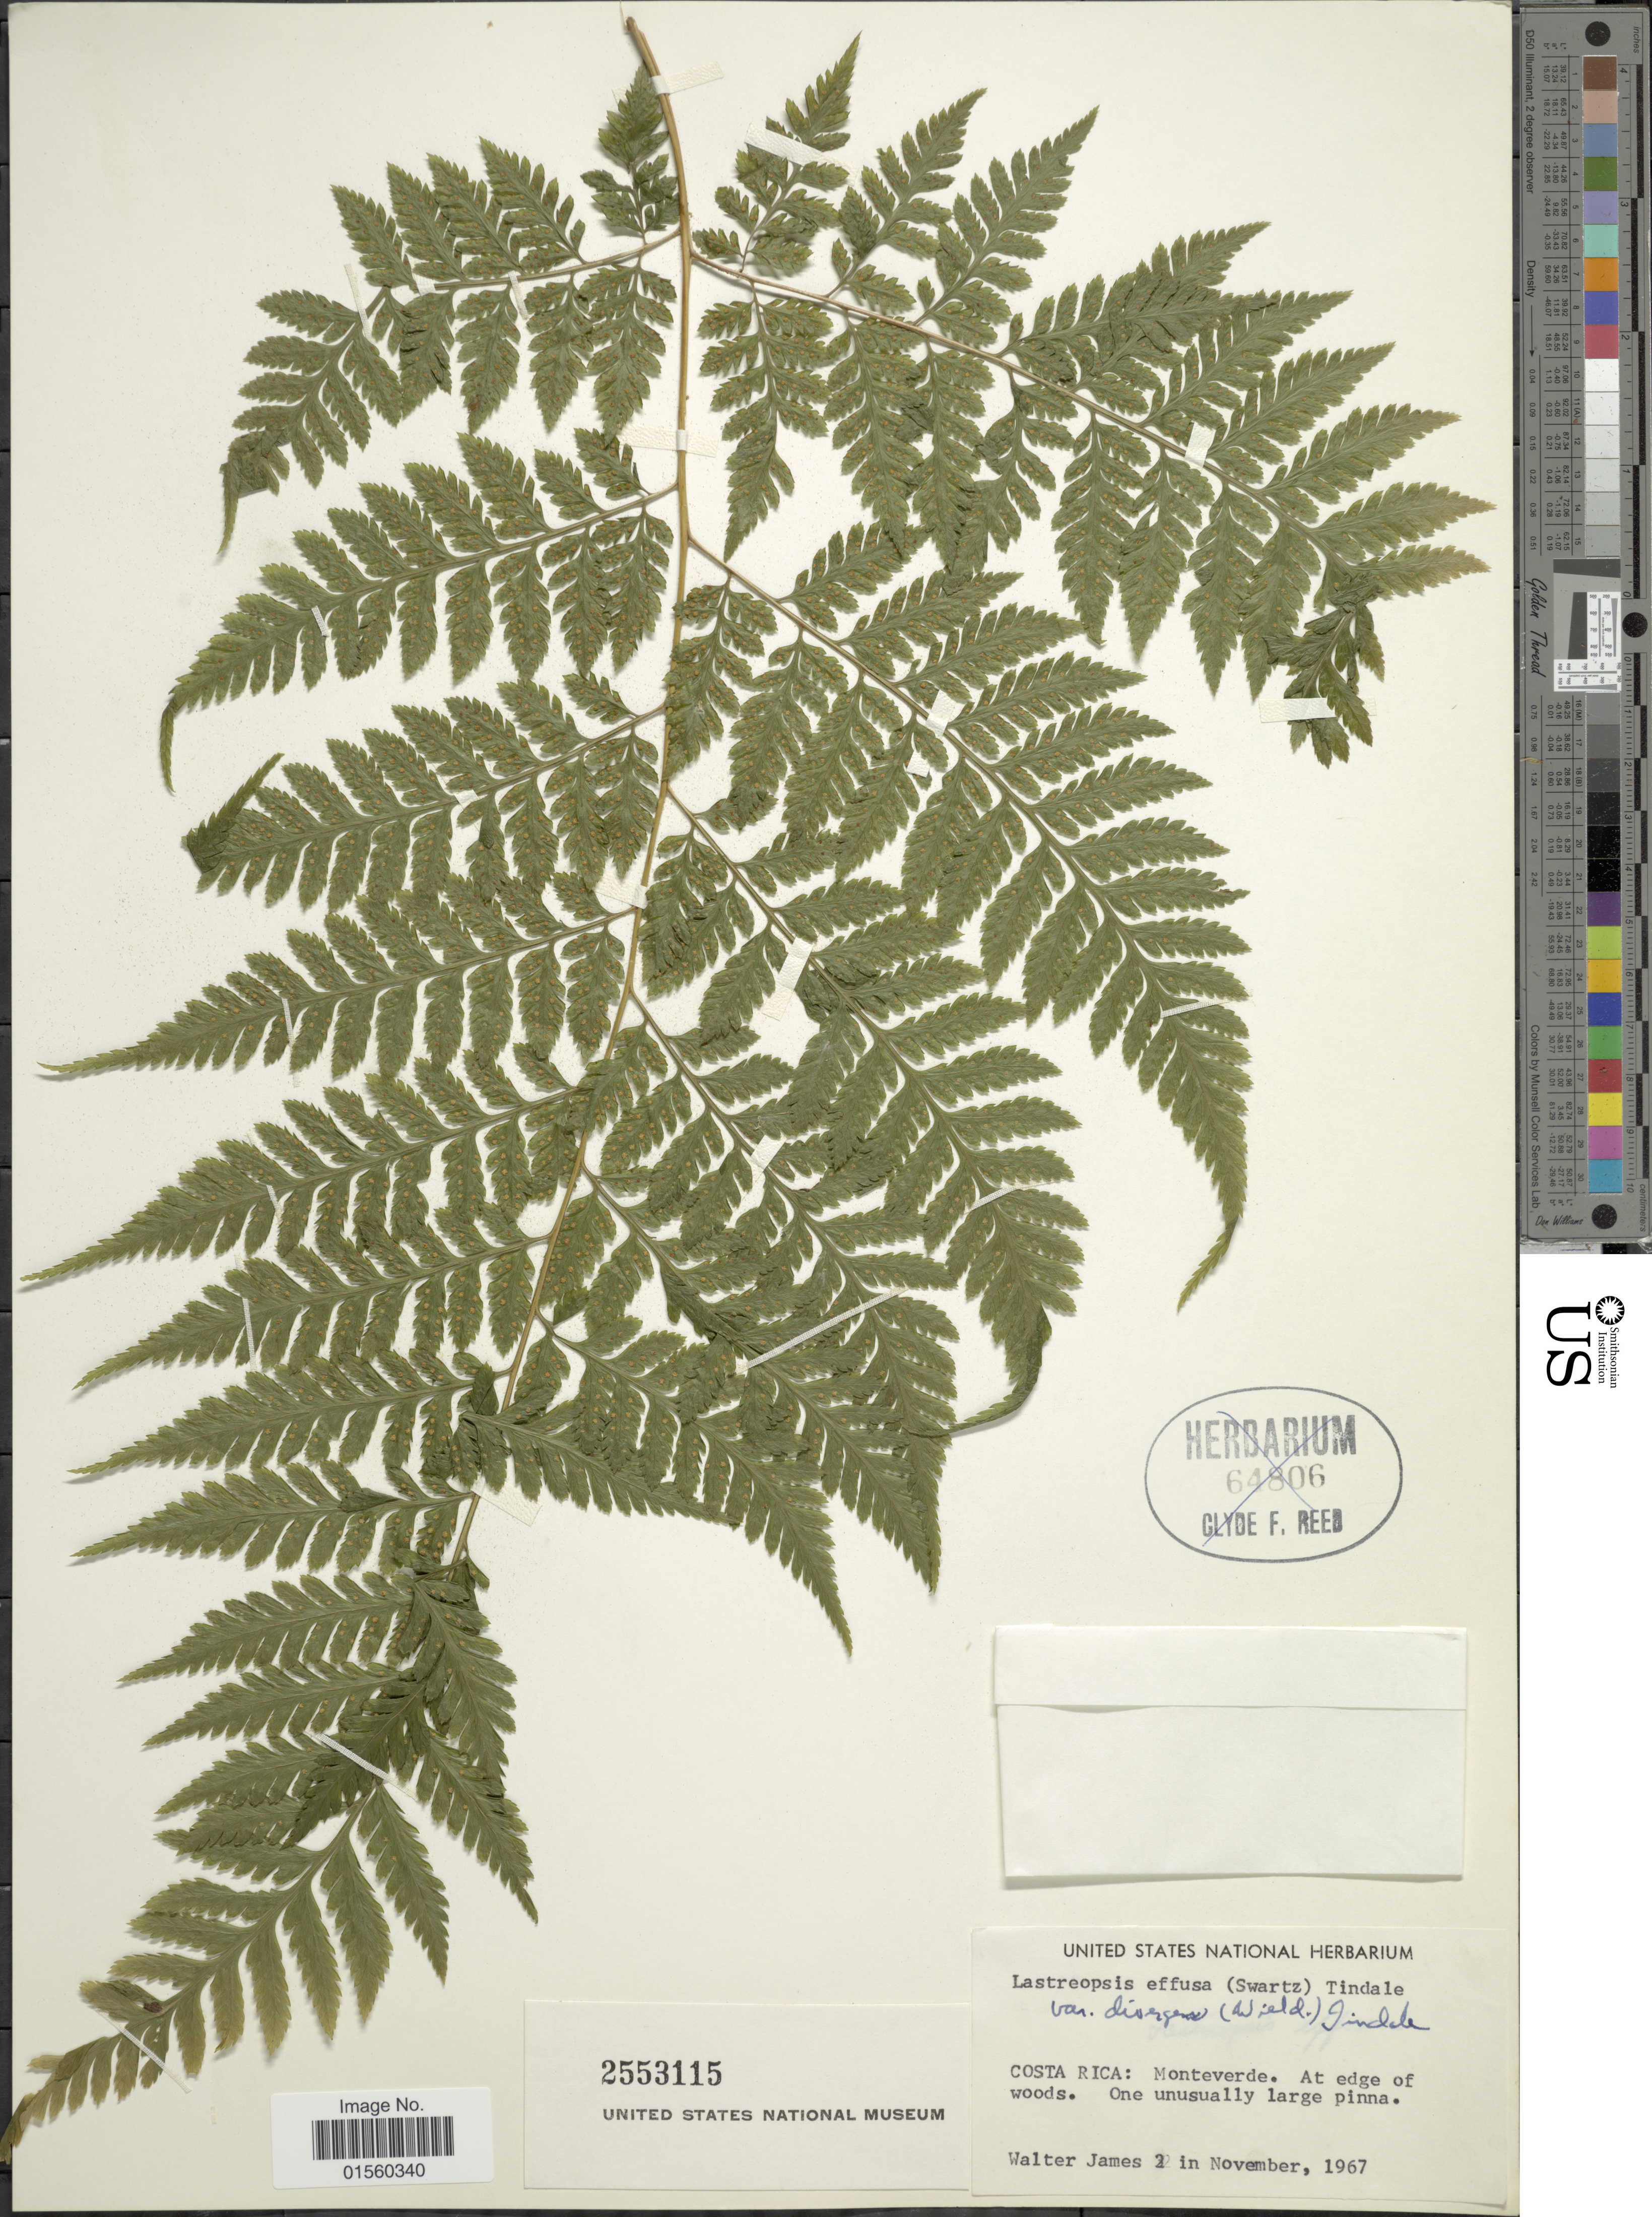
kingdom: Plantae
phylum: Tracheophyta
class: Polypodiopsida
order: Polypodiales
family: Dryopteridaceae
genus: Parapolystichum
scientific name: Parapolystichum effusum var. effusum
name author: (Sw.) Ching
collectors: W. James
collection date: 1967-11-02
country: Costa Rica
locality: Costa Rica: Monteverde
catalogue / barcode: US 2553115